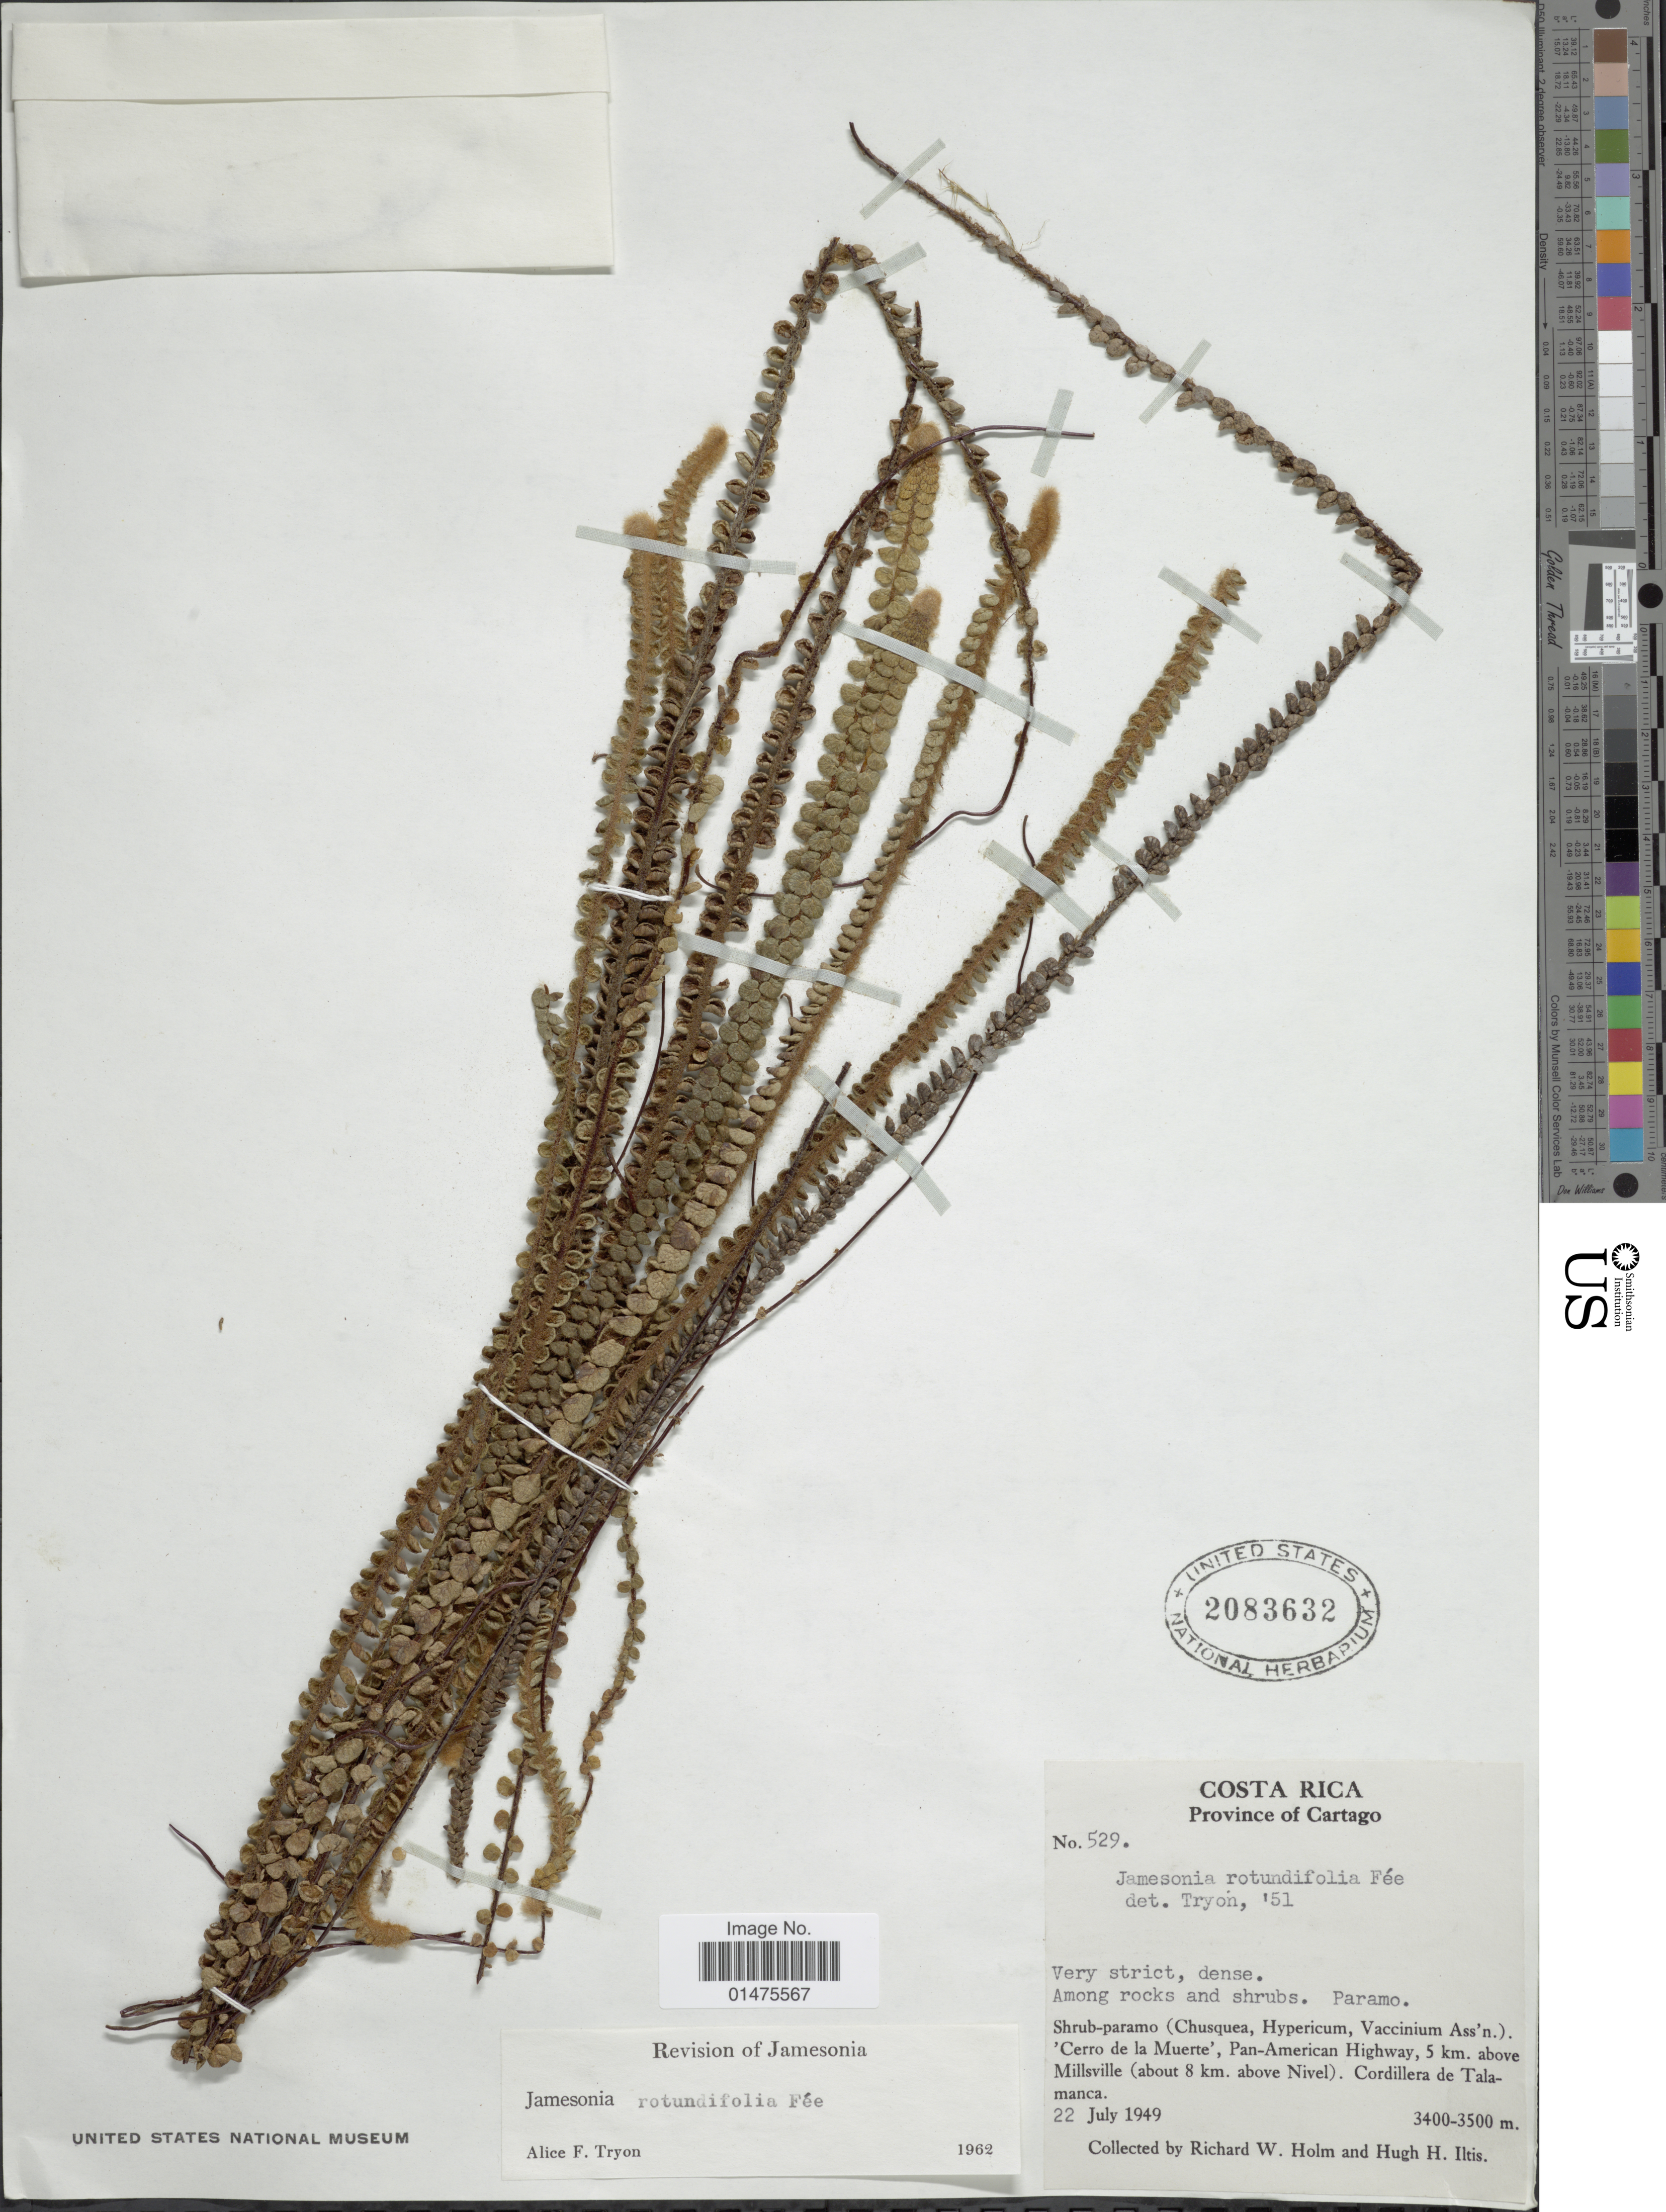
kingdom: Plantae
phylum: Tracheophyta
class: Polypodiopsida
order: Polypodiales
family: Pteridaceae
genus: Jamesonia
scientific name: Jamesonia rotundifolia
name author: Fée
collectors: R. W. Holm & H. H. Iltis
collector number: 529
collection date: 1949-07-22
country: Costa Rica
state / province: Cartago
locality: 'Cerro de Muerte', Pan-American Highway, 5 km. above Millsville (about 8 km above Nivel). Cordillera de Talamanca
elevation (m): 3400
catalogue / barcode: US 2083632